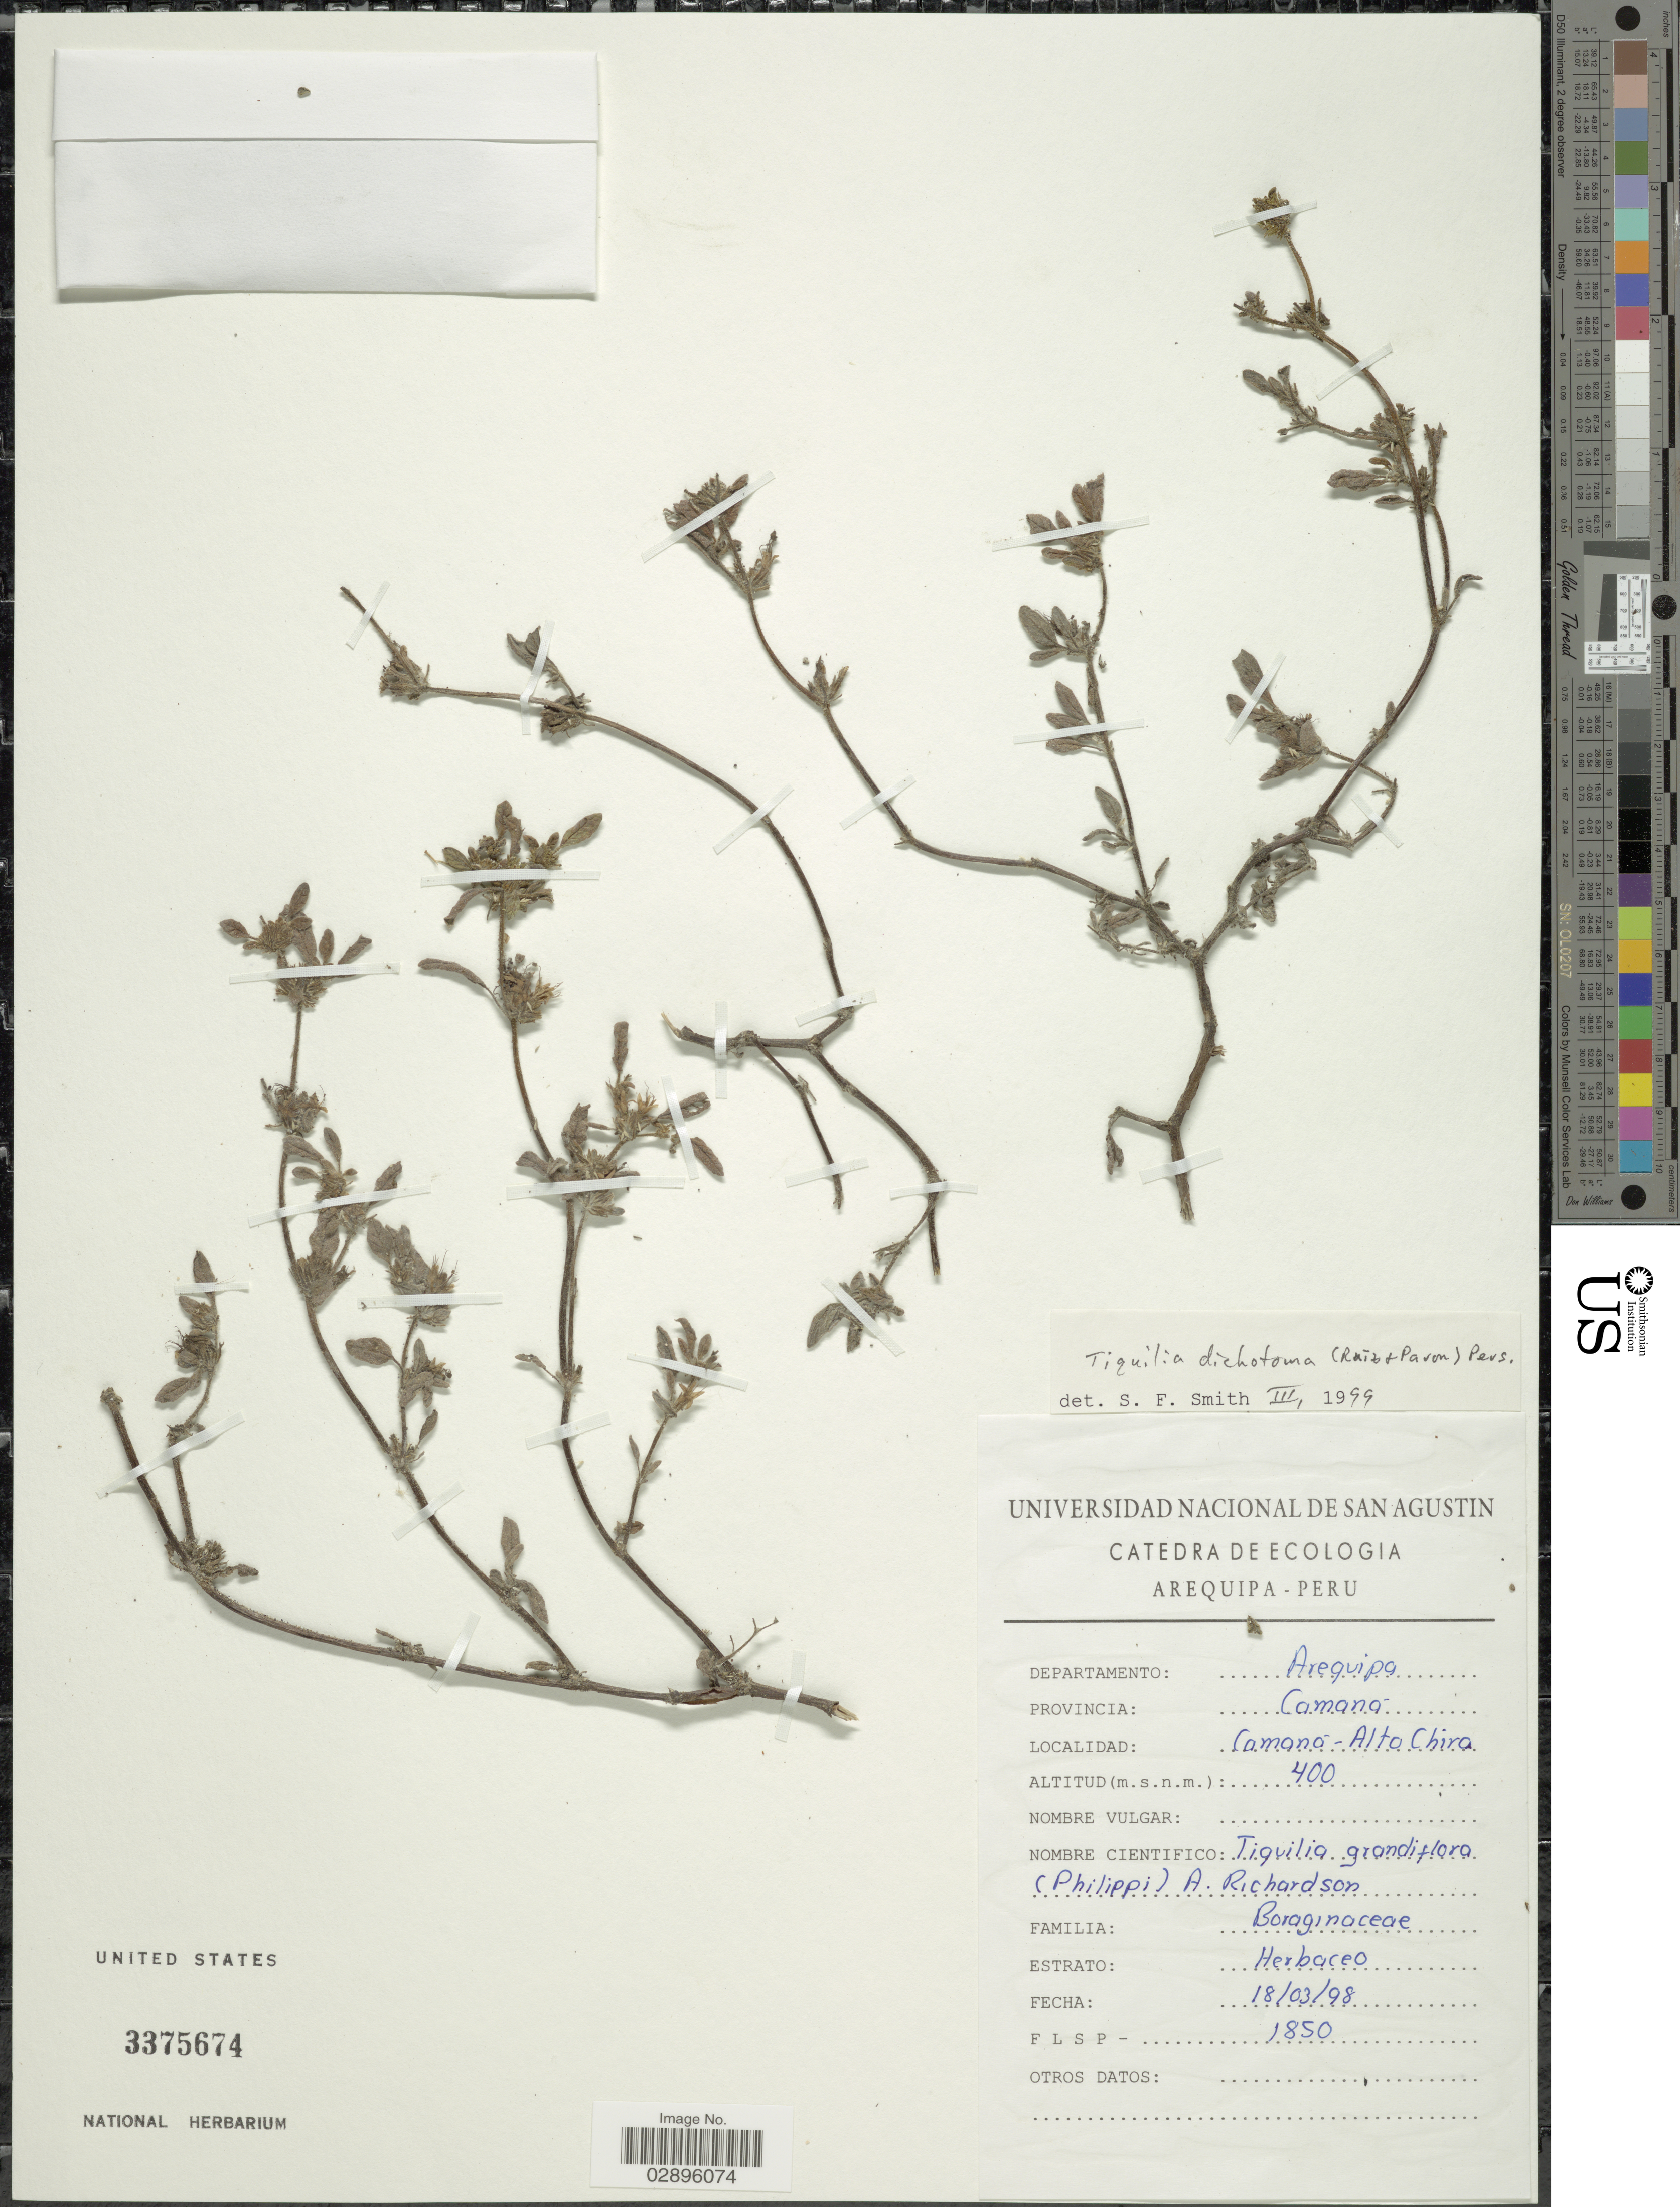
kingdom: Plantae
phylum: Tracheophyta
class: Magnoliopsida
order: Boraginales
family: Ehretiaceae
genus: Tiquilia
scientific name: Tiquilia dichotoma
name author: (Ruiz & Pav.) Pers.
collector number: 1850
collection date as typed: Transcribed d/m/y: 18/3/98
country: Peru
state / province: Arequipa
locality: Departamento: Arequipa. Provincia: Camana. Camana - Alta Chira.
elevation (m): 400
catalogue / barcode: US 3375674